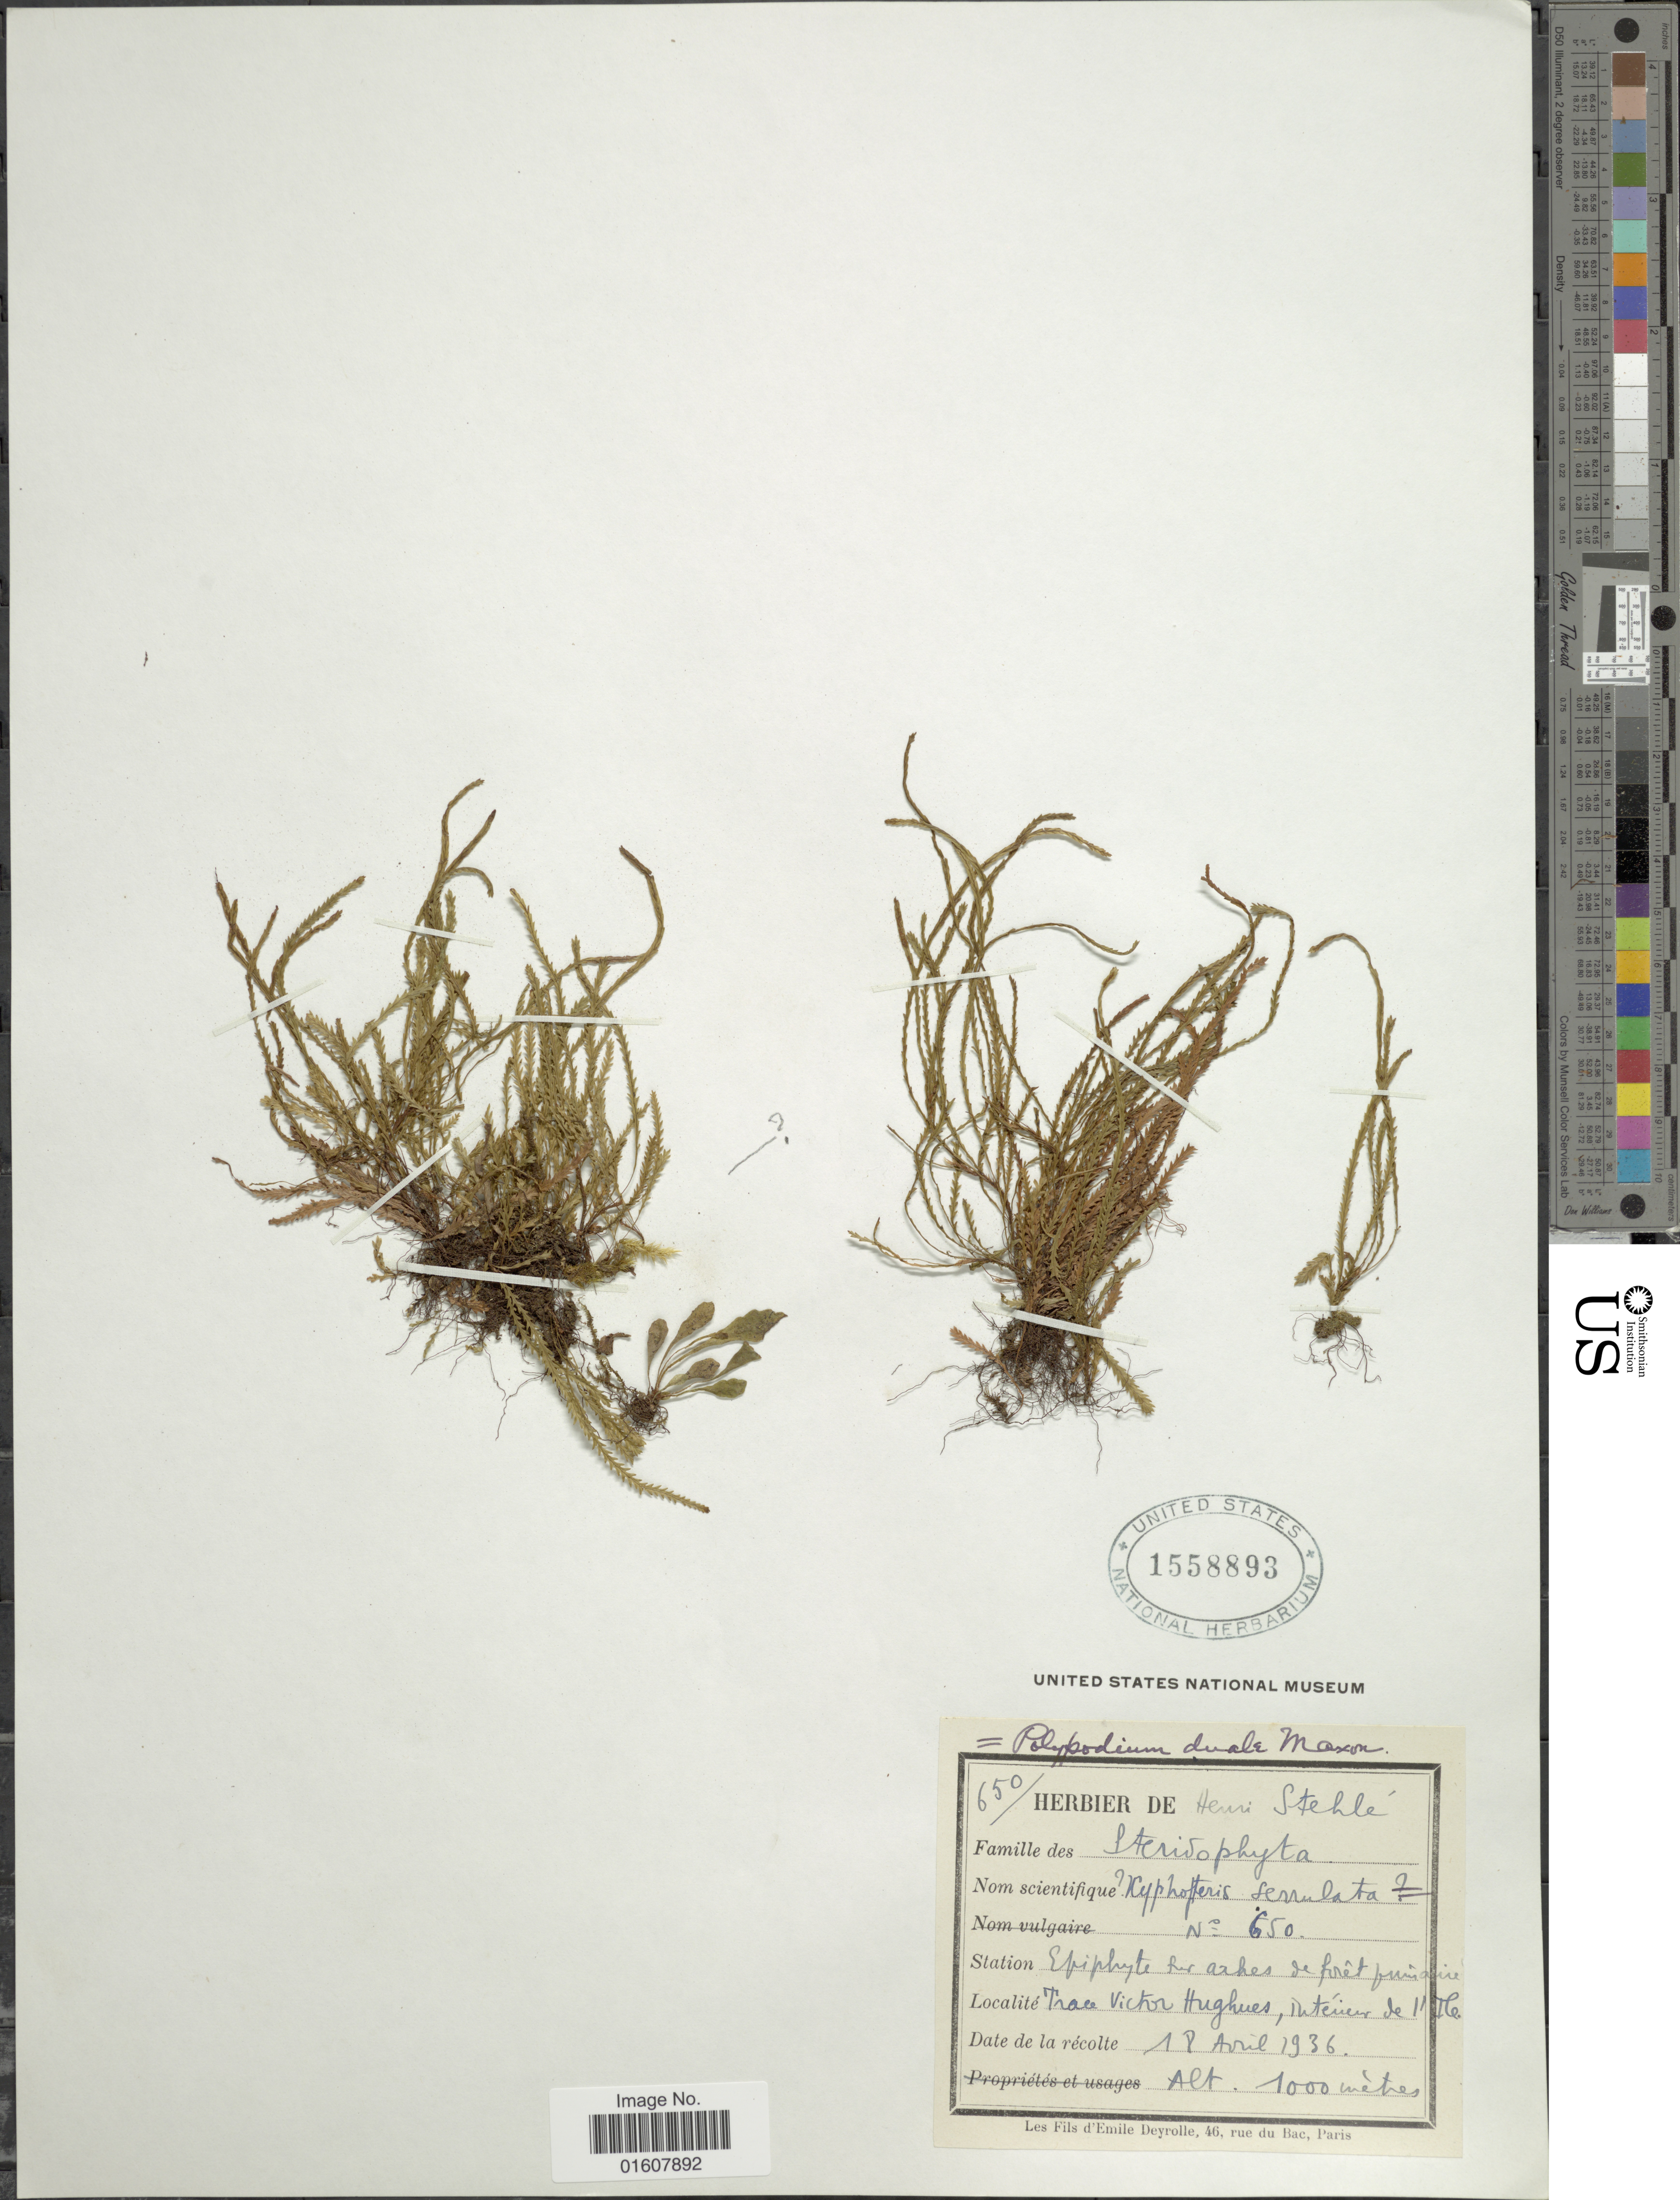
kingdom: Plantae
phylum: Tracheophyta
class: Polypodiopsida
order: Polypodiales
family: Polypodiaceae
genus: Cochlidium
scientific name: Cochlidium serrulatum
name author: (Sw.) L.E. Bishop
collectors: ex herb. H. Stehlé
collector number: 650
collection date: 1936-04-18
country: Guadeloupe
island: Leeward Is.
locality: Trace Victor Huhues, interieur de I'Ile.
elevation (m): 1000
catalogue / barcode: US 1558893